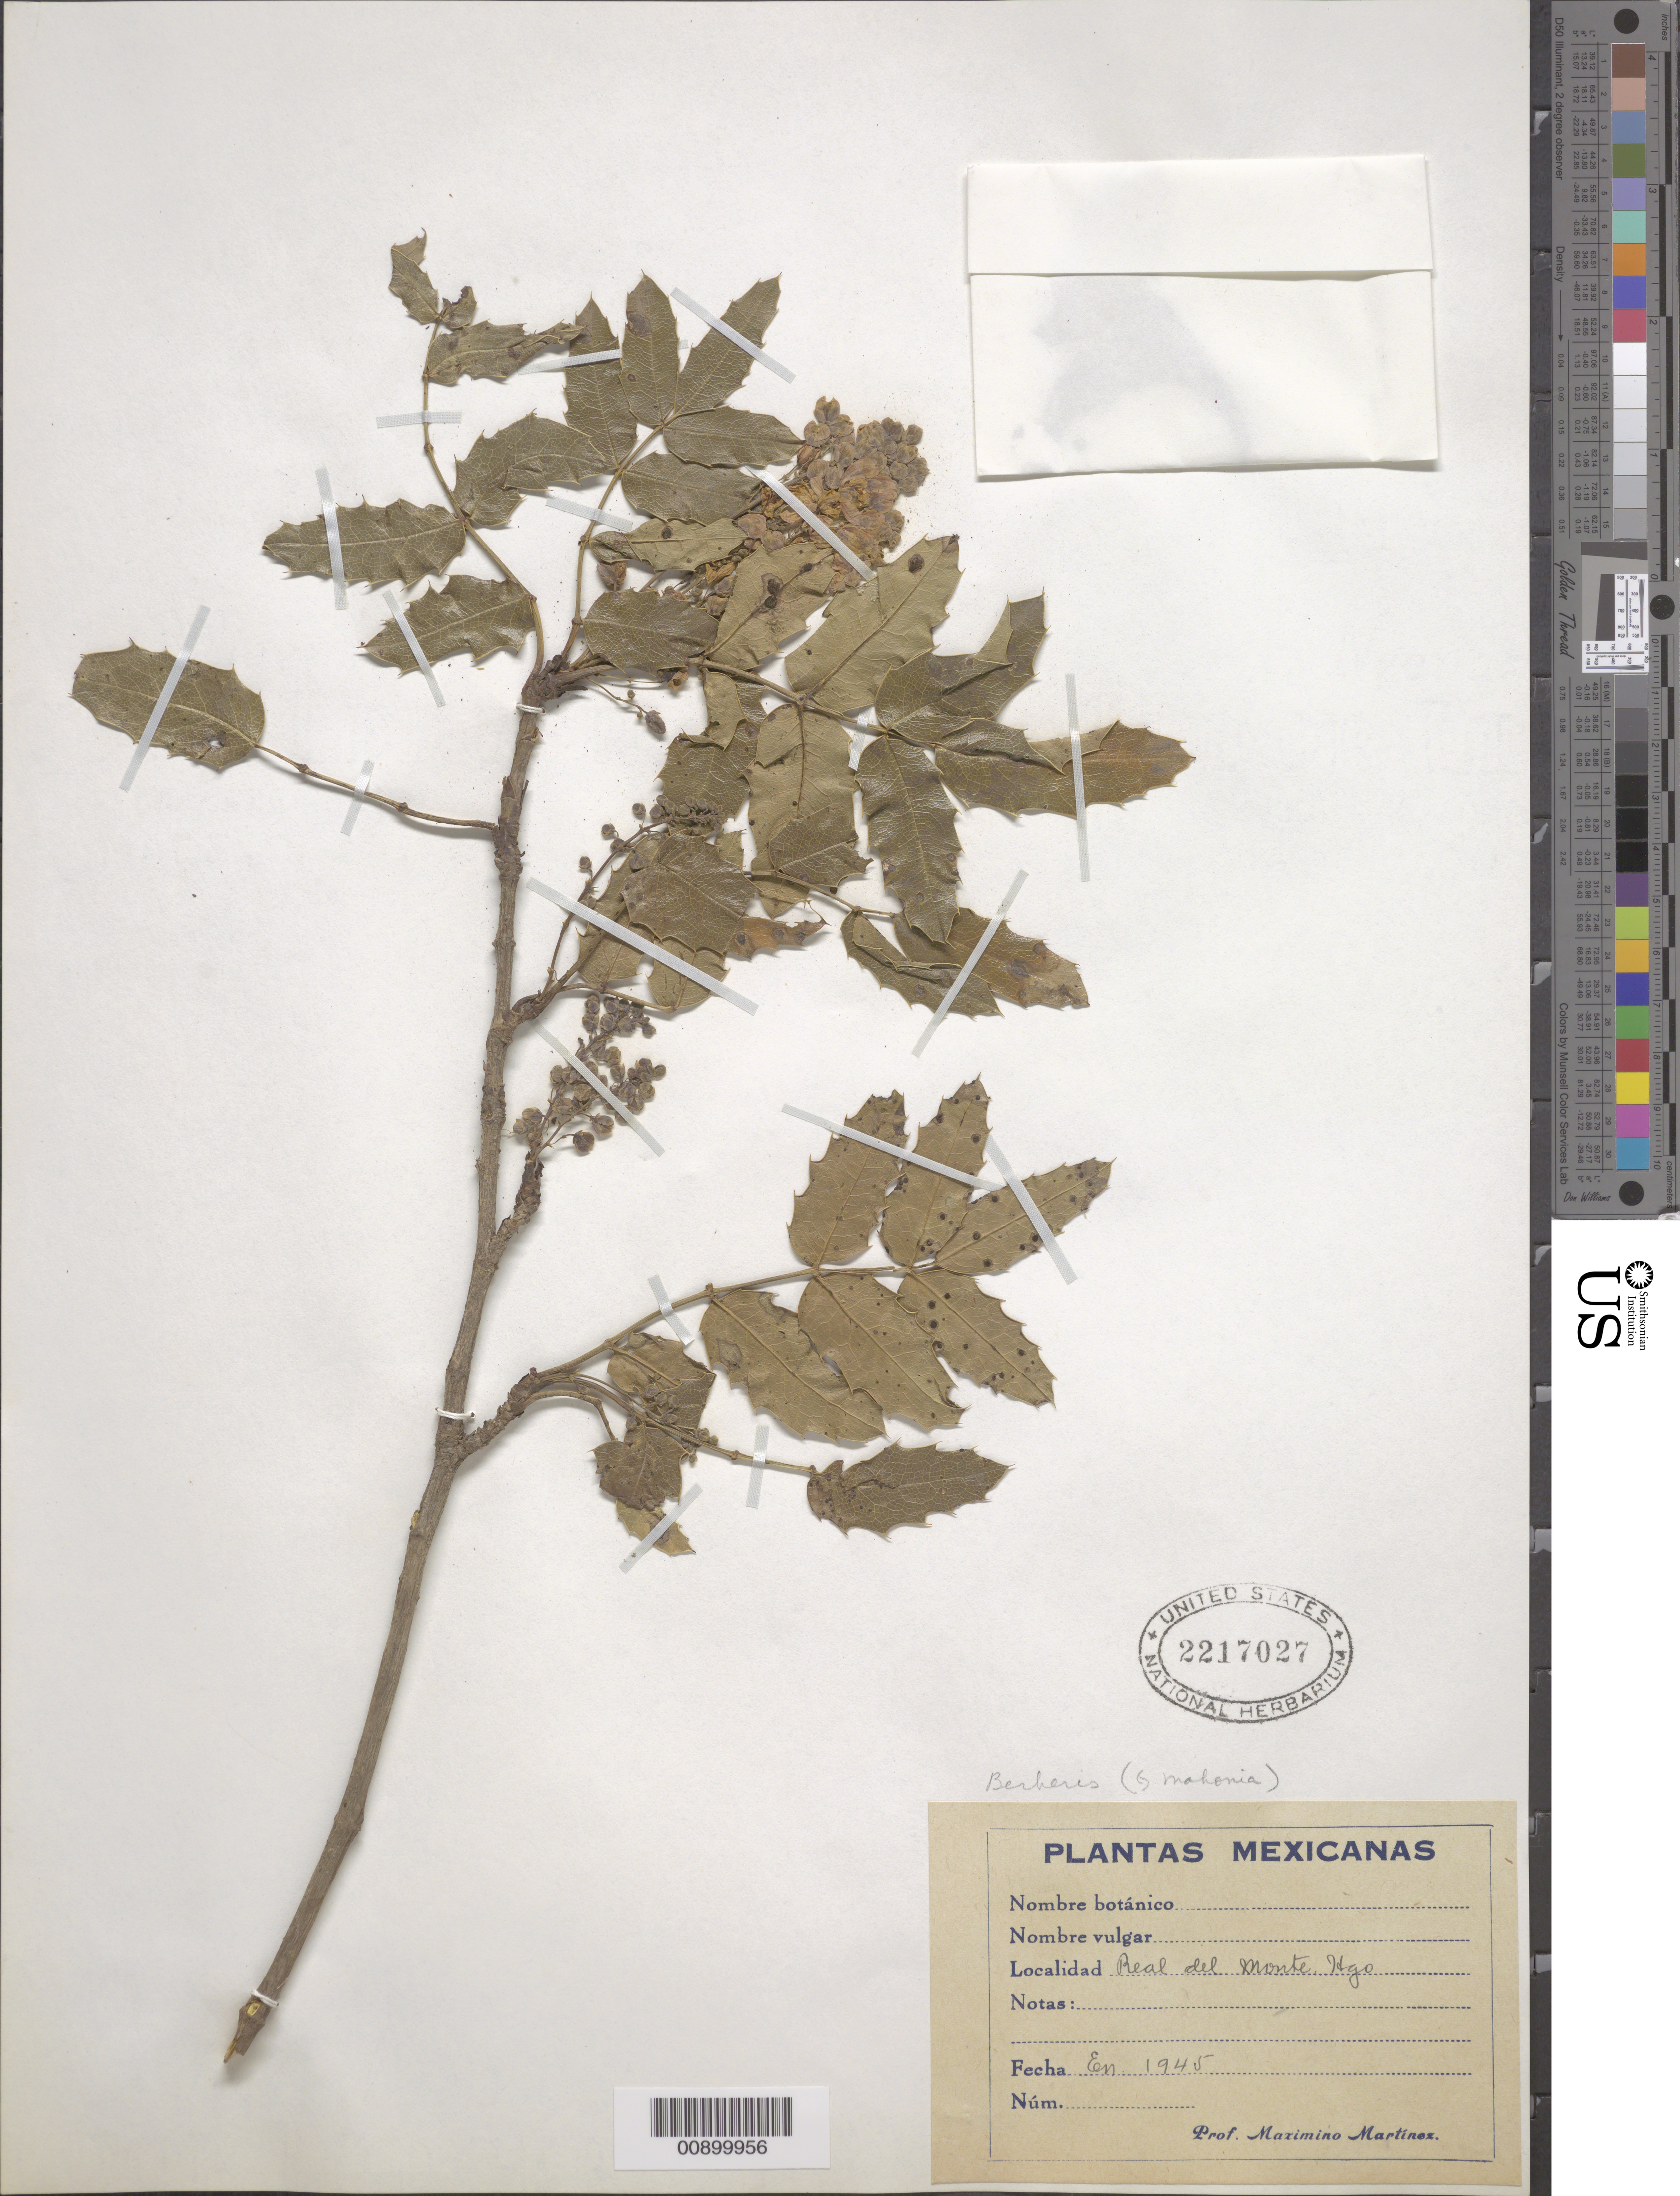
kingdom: Plantae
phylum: Tracheophyta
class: Magnoliopsida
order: Ranunculales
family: Berberidaceae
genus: Mahonia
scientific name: Mahonia sp.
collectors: M. Martinez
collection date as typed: Jan 1945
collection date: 1945-01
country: Mexico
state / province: Hidalgo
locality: Real del Monte, Hidalgo.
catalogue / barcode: US 2217027